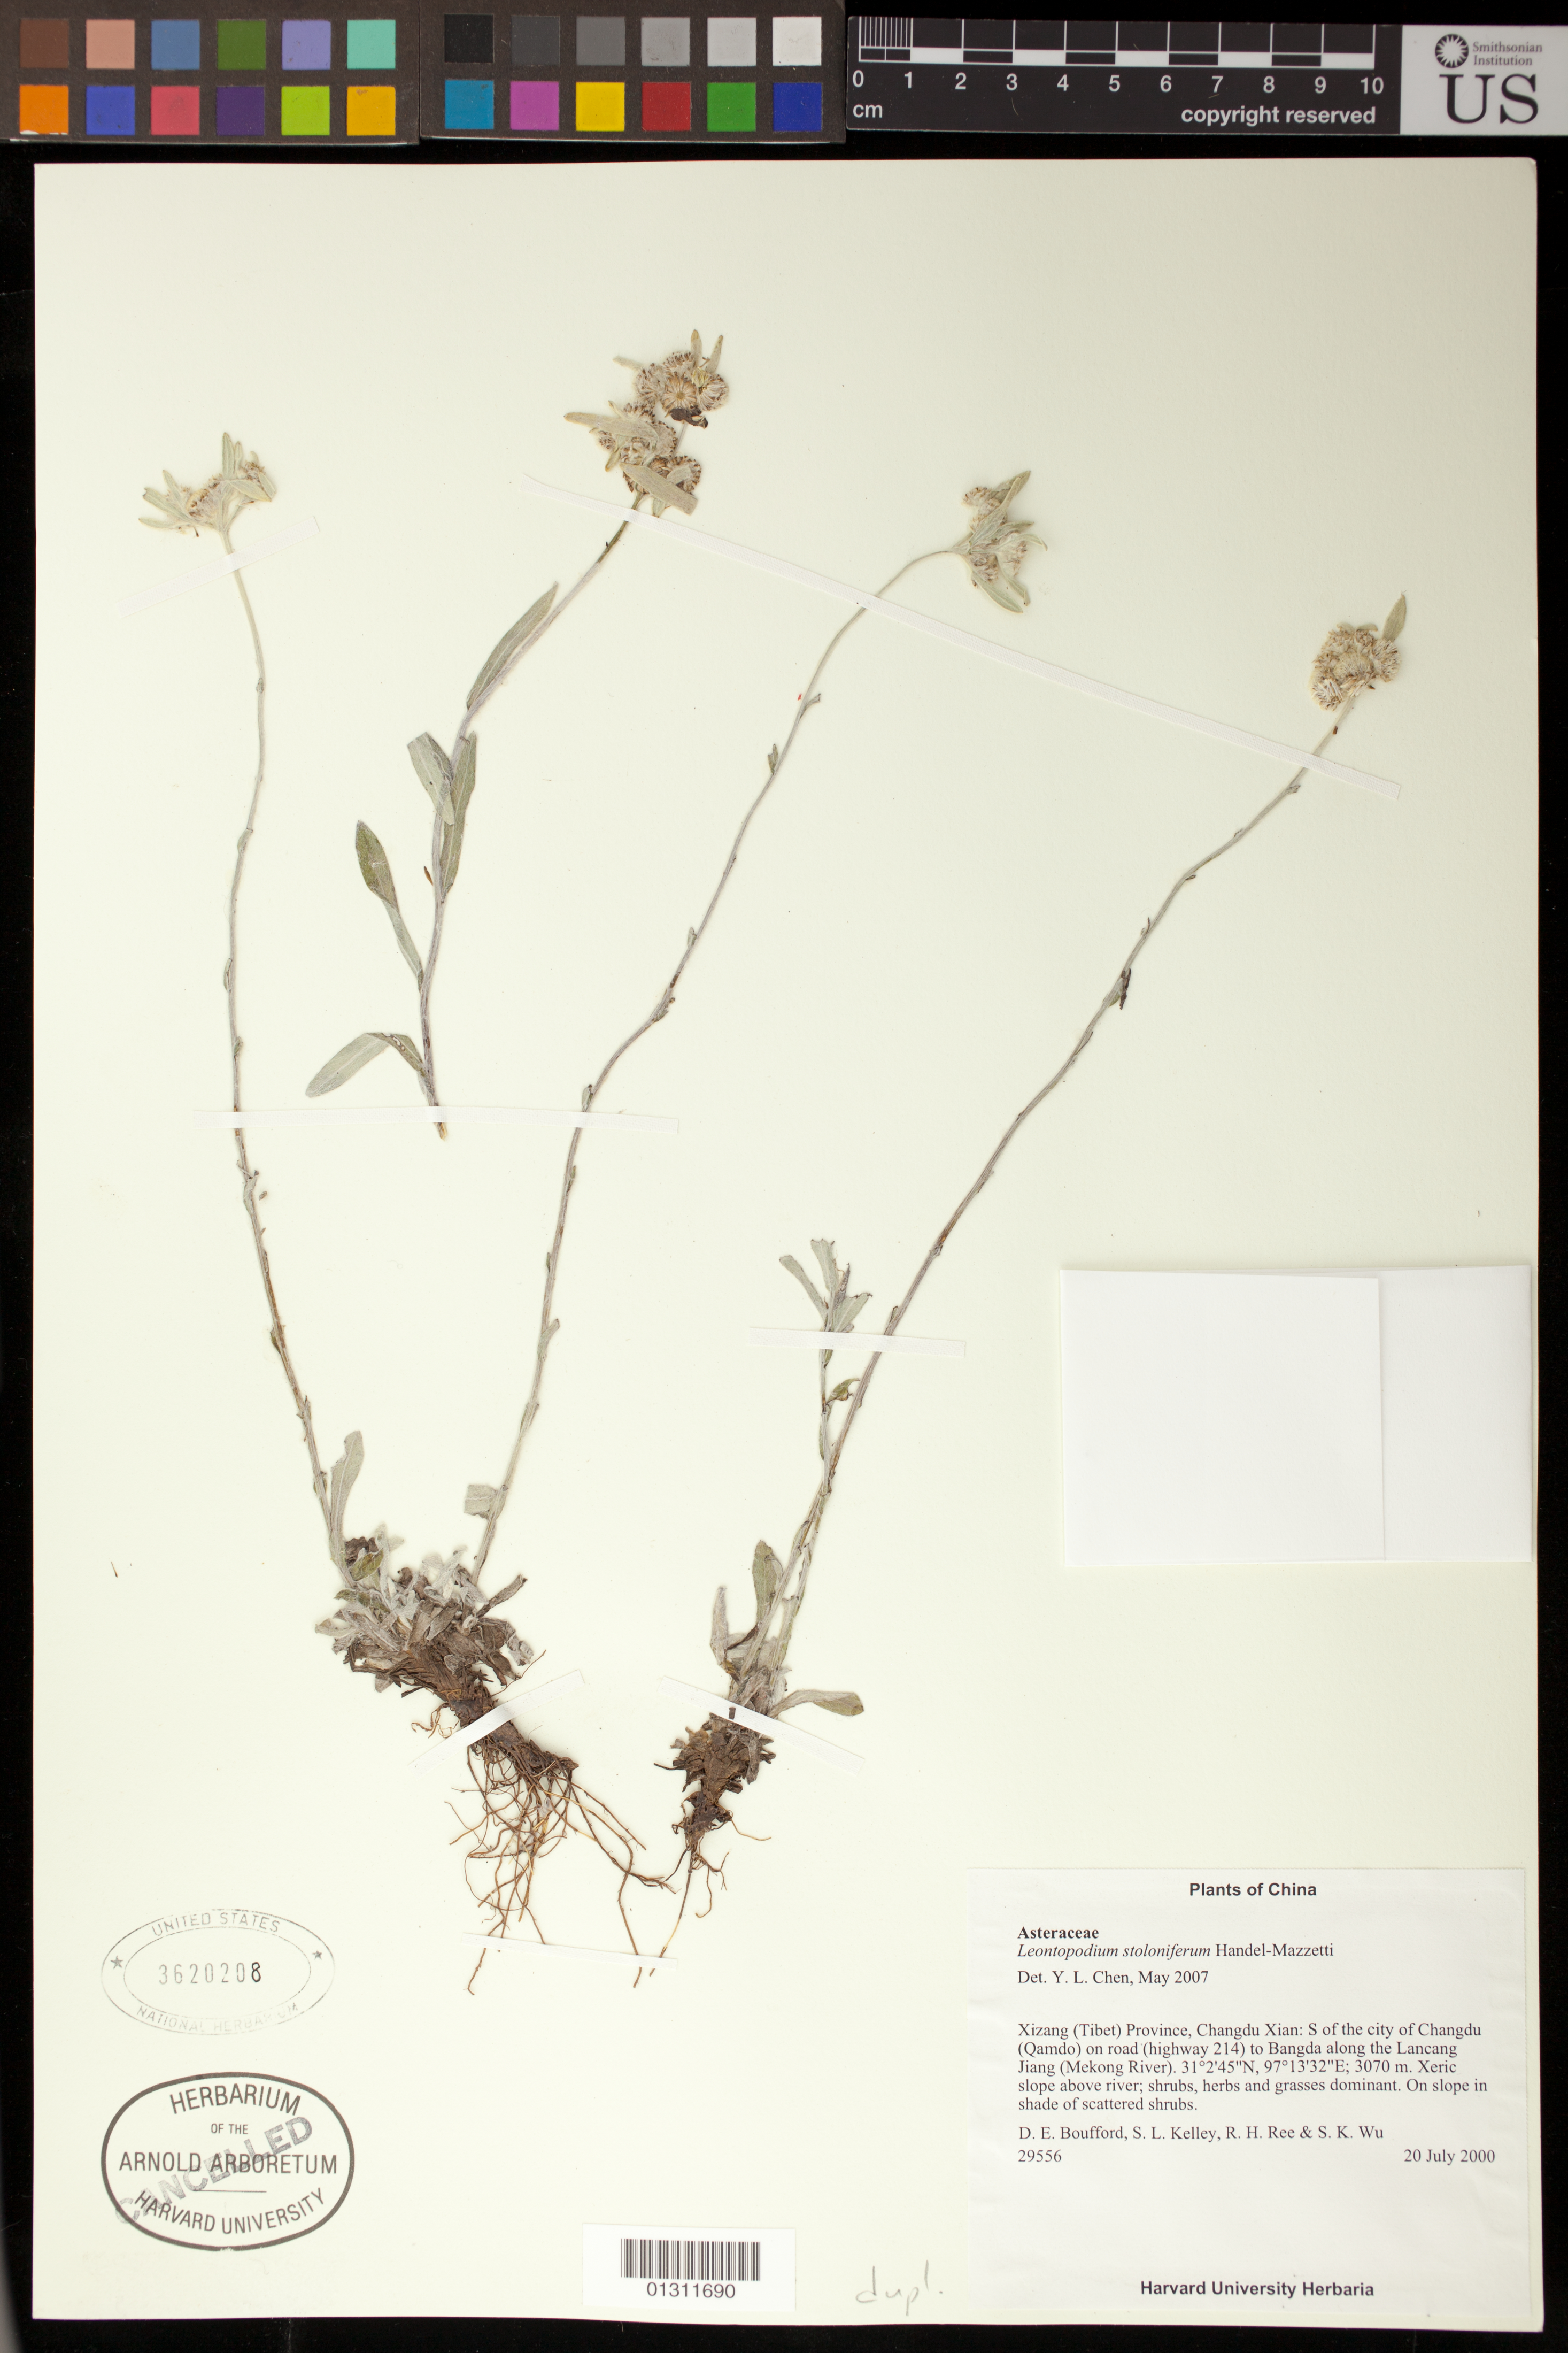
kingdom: Plantae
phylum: Tracheophyta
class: Magnoliopsida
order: Asterales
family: Asteraceae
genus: Leontopodium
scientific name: Leontopodium stoloniferum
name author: Hand.-Mazz.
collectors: D. E. Boufford, S. Kelly, R. Ree & S. K. Wu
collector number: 29556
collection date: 2000-07-20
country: China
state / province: Xizang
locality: Changdu Xian: S of the city of Changdu (Qamdo) on road (Hwy 214) to Bangda along the Lancang Jiang (Mekong River).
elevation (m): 3070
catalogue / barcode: US 3620208